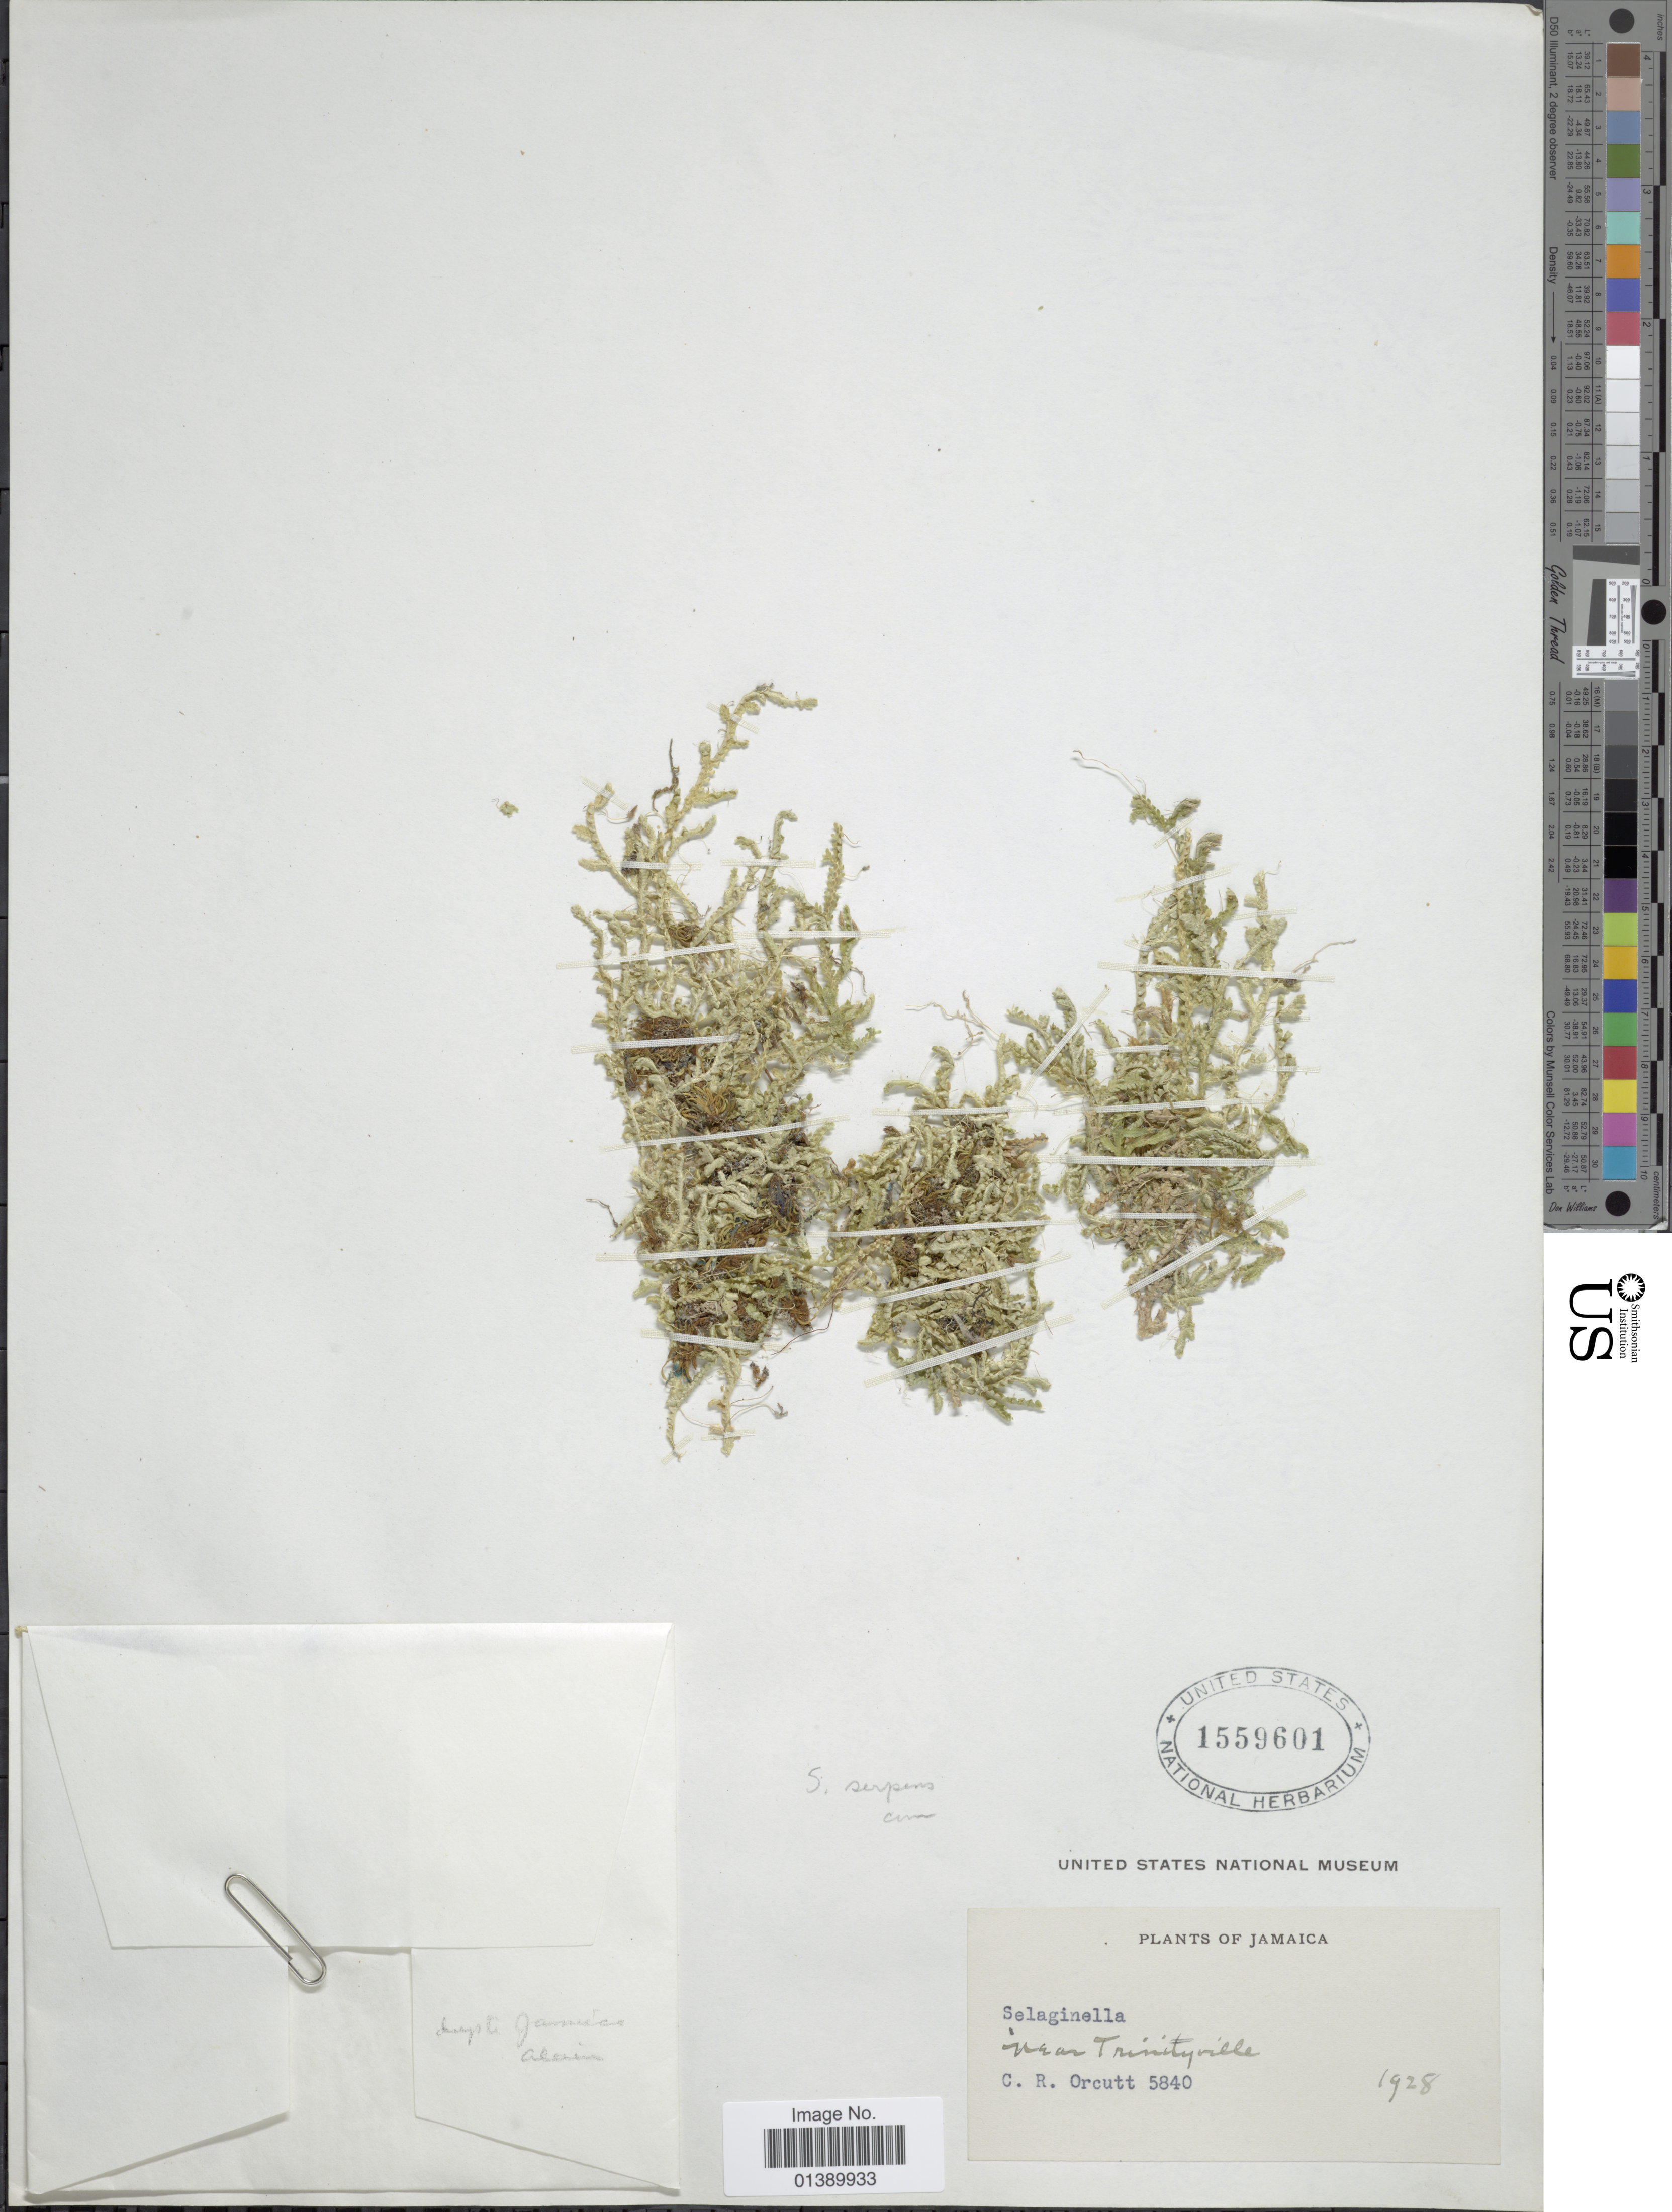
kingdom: Plantae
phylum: Tracheophyta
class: Lycopodiopsida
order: Selaginellales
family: Selaginellaceae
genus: Selaginella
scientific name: Selaginella serpens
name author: (Desv. ex Poir.) Spring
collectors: C. R. Orcutt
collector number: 5840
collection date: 1928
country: Jamaica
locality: Near Trinity Ville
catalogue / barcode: US 1559601